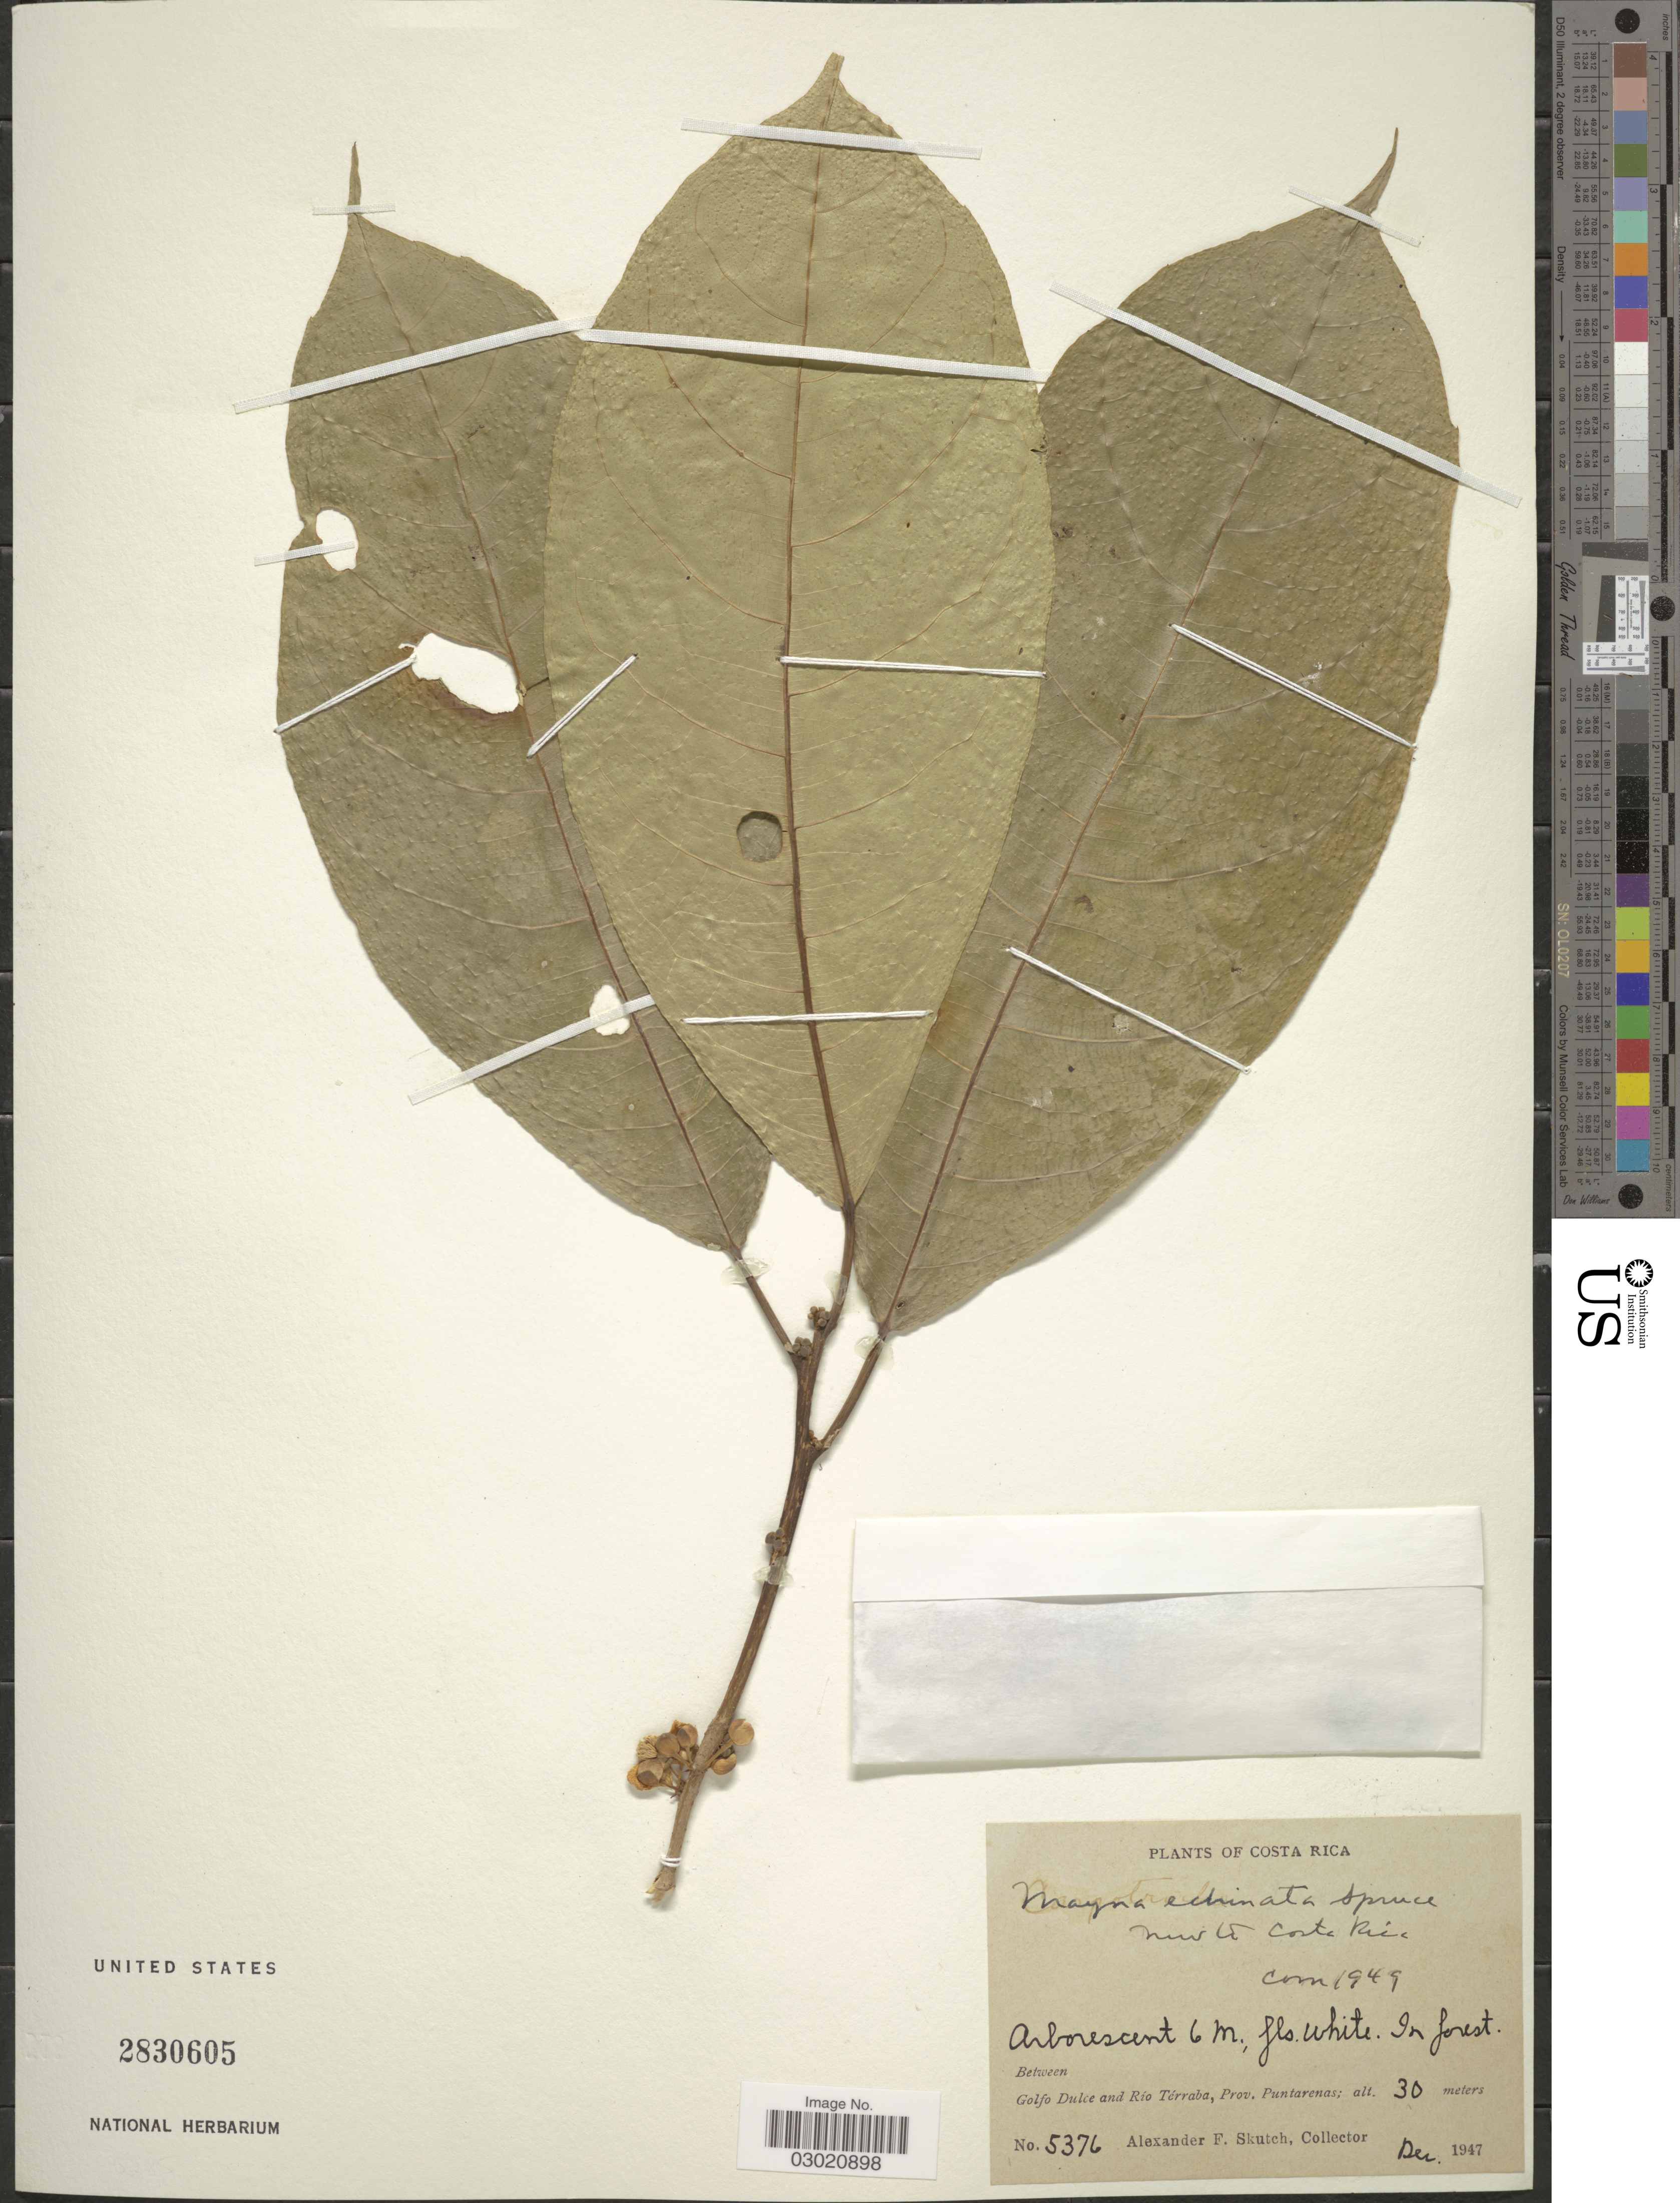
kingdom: Plantae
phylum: Tracheophyta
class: Magnoliopsida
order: Malpighiales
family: Achariaceae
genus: Mayna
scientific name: Mayna odorata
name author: Aubl.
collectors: A. F. Skutch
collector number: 5376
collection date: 1947-12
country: Costa Rica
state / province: Puntarenas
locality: Between Golfo dulce and Río Térraba.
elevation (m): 30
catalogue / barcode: US 2830605